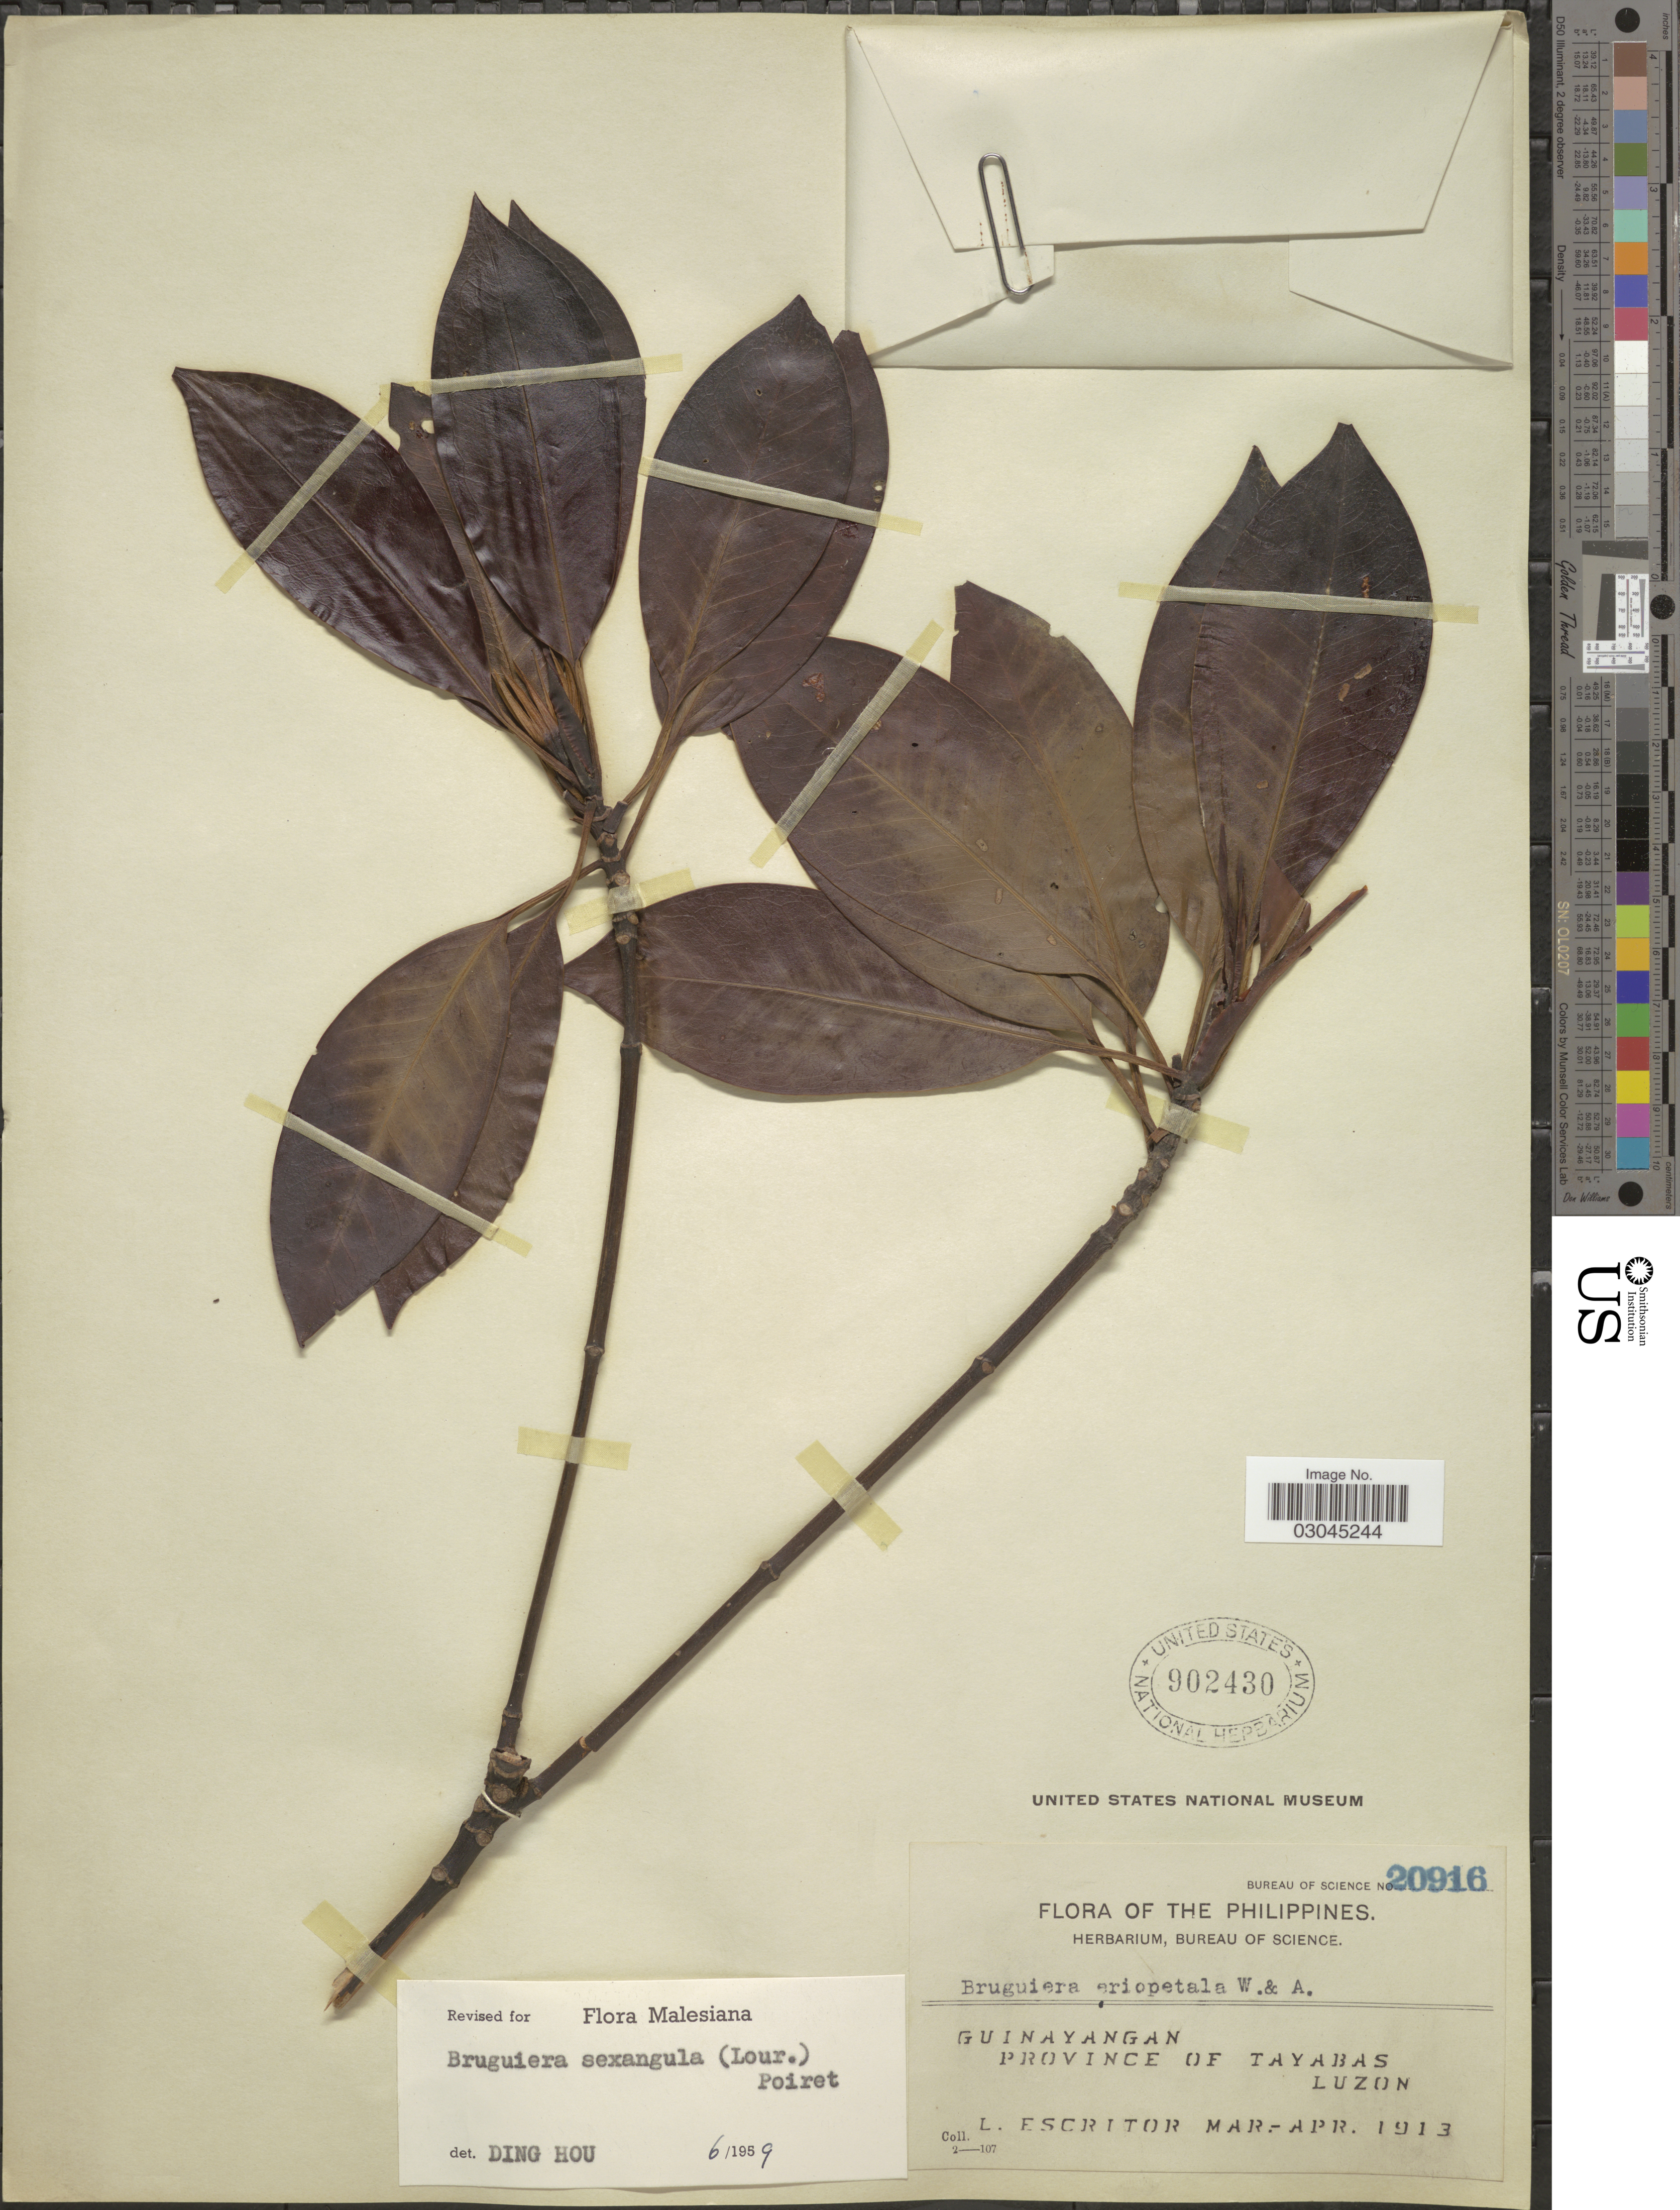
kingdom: Plantae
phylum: Tracheophyta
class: Magnoliopsida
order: Malpighiales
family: Rhizophoraceae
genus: Bruguiera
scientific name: Bruguiera sexangula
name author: (Lour.) Poir.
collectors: L. Escritor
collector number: Bureau of Science 20916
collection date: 1913-03/1913-04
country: Philippines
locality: Guinayangan. Province of Tayabas. Luzon.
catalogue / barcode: US 902430